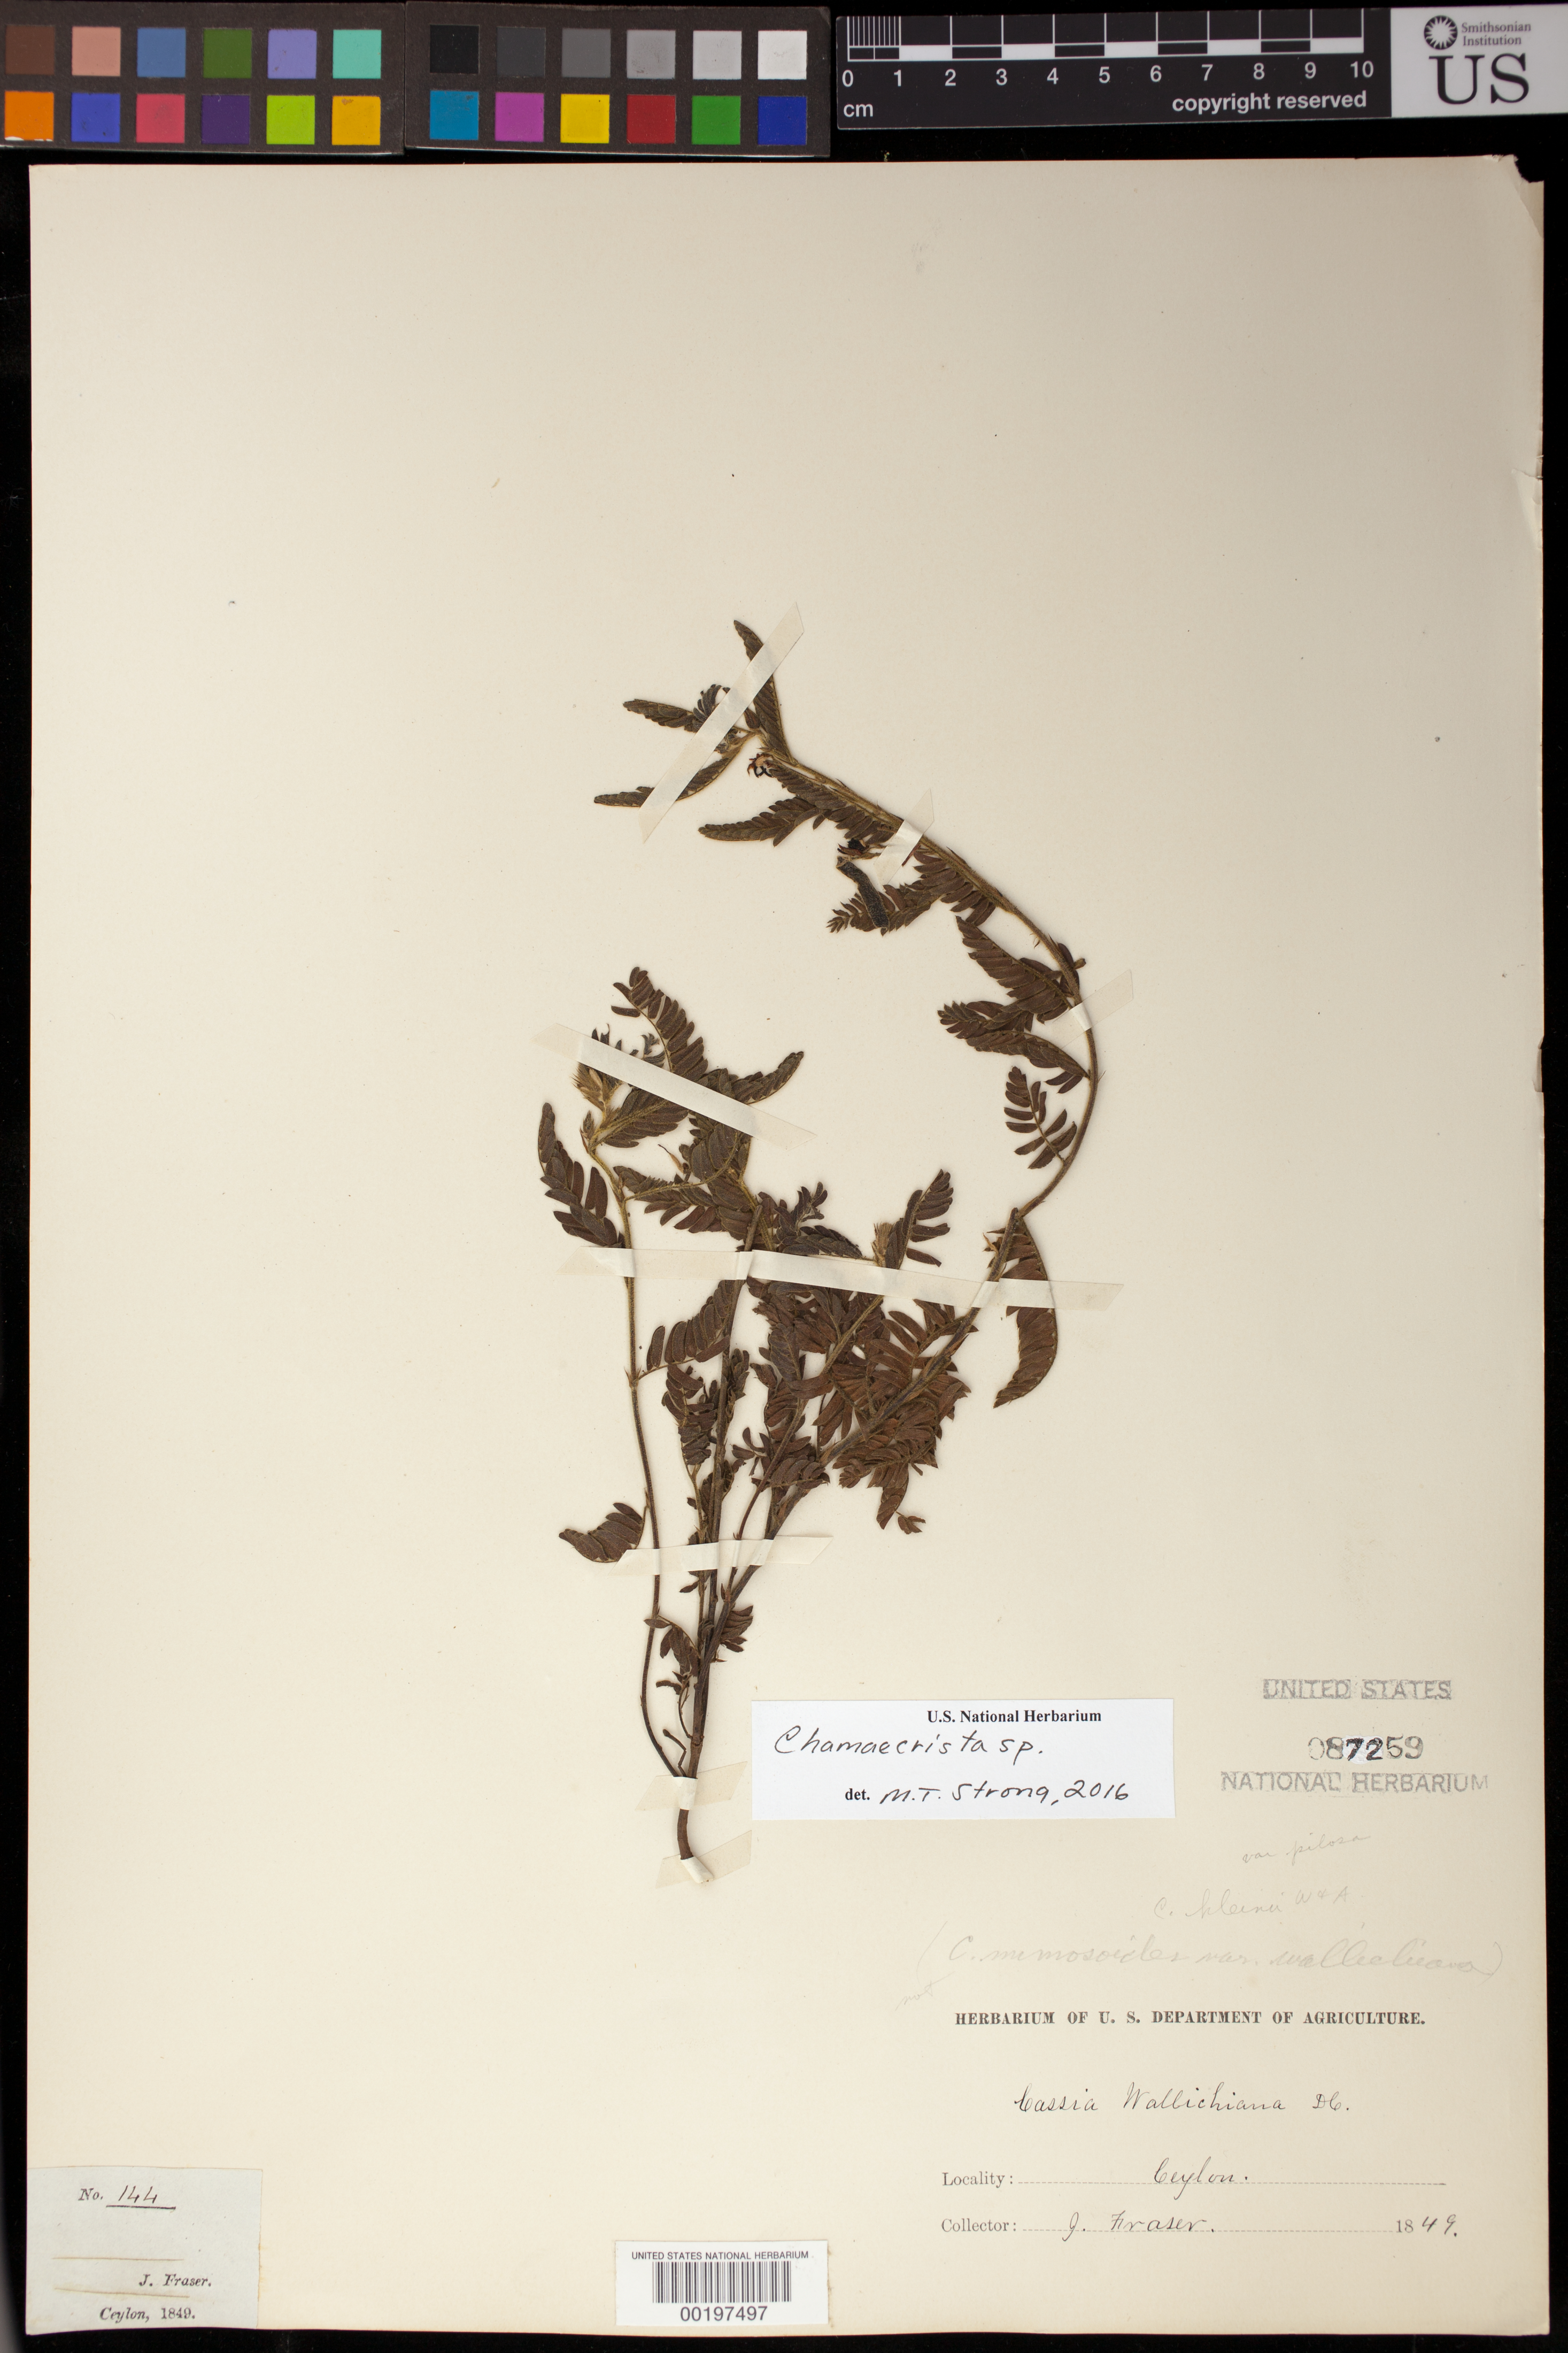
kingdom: Plantae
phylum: Tracheophyta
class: Magnoliopsida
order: Fabales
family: Fabaceae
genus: Chamaecrista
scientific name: Chamaecrista sp.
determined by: Strong, M. T., (US), Smithsonian Institution - National Museum of Natural History (UNITED STATES)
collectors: J. Fraser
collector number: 144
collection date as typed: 1849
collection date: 1849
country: Sri Lanka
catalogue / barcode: US 87259